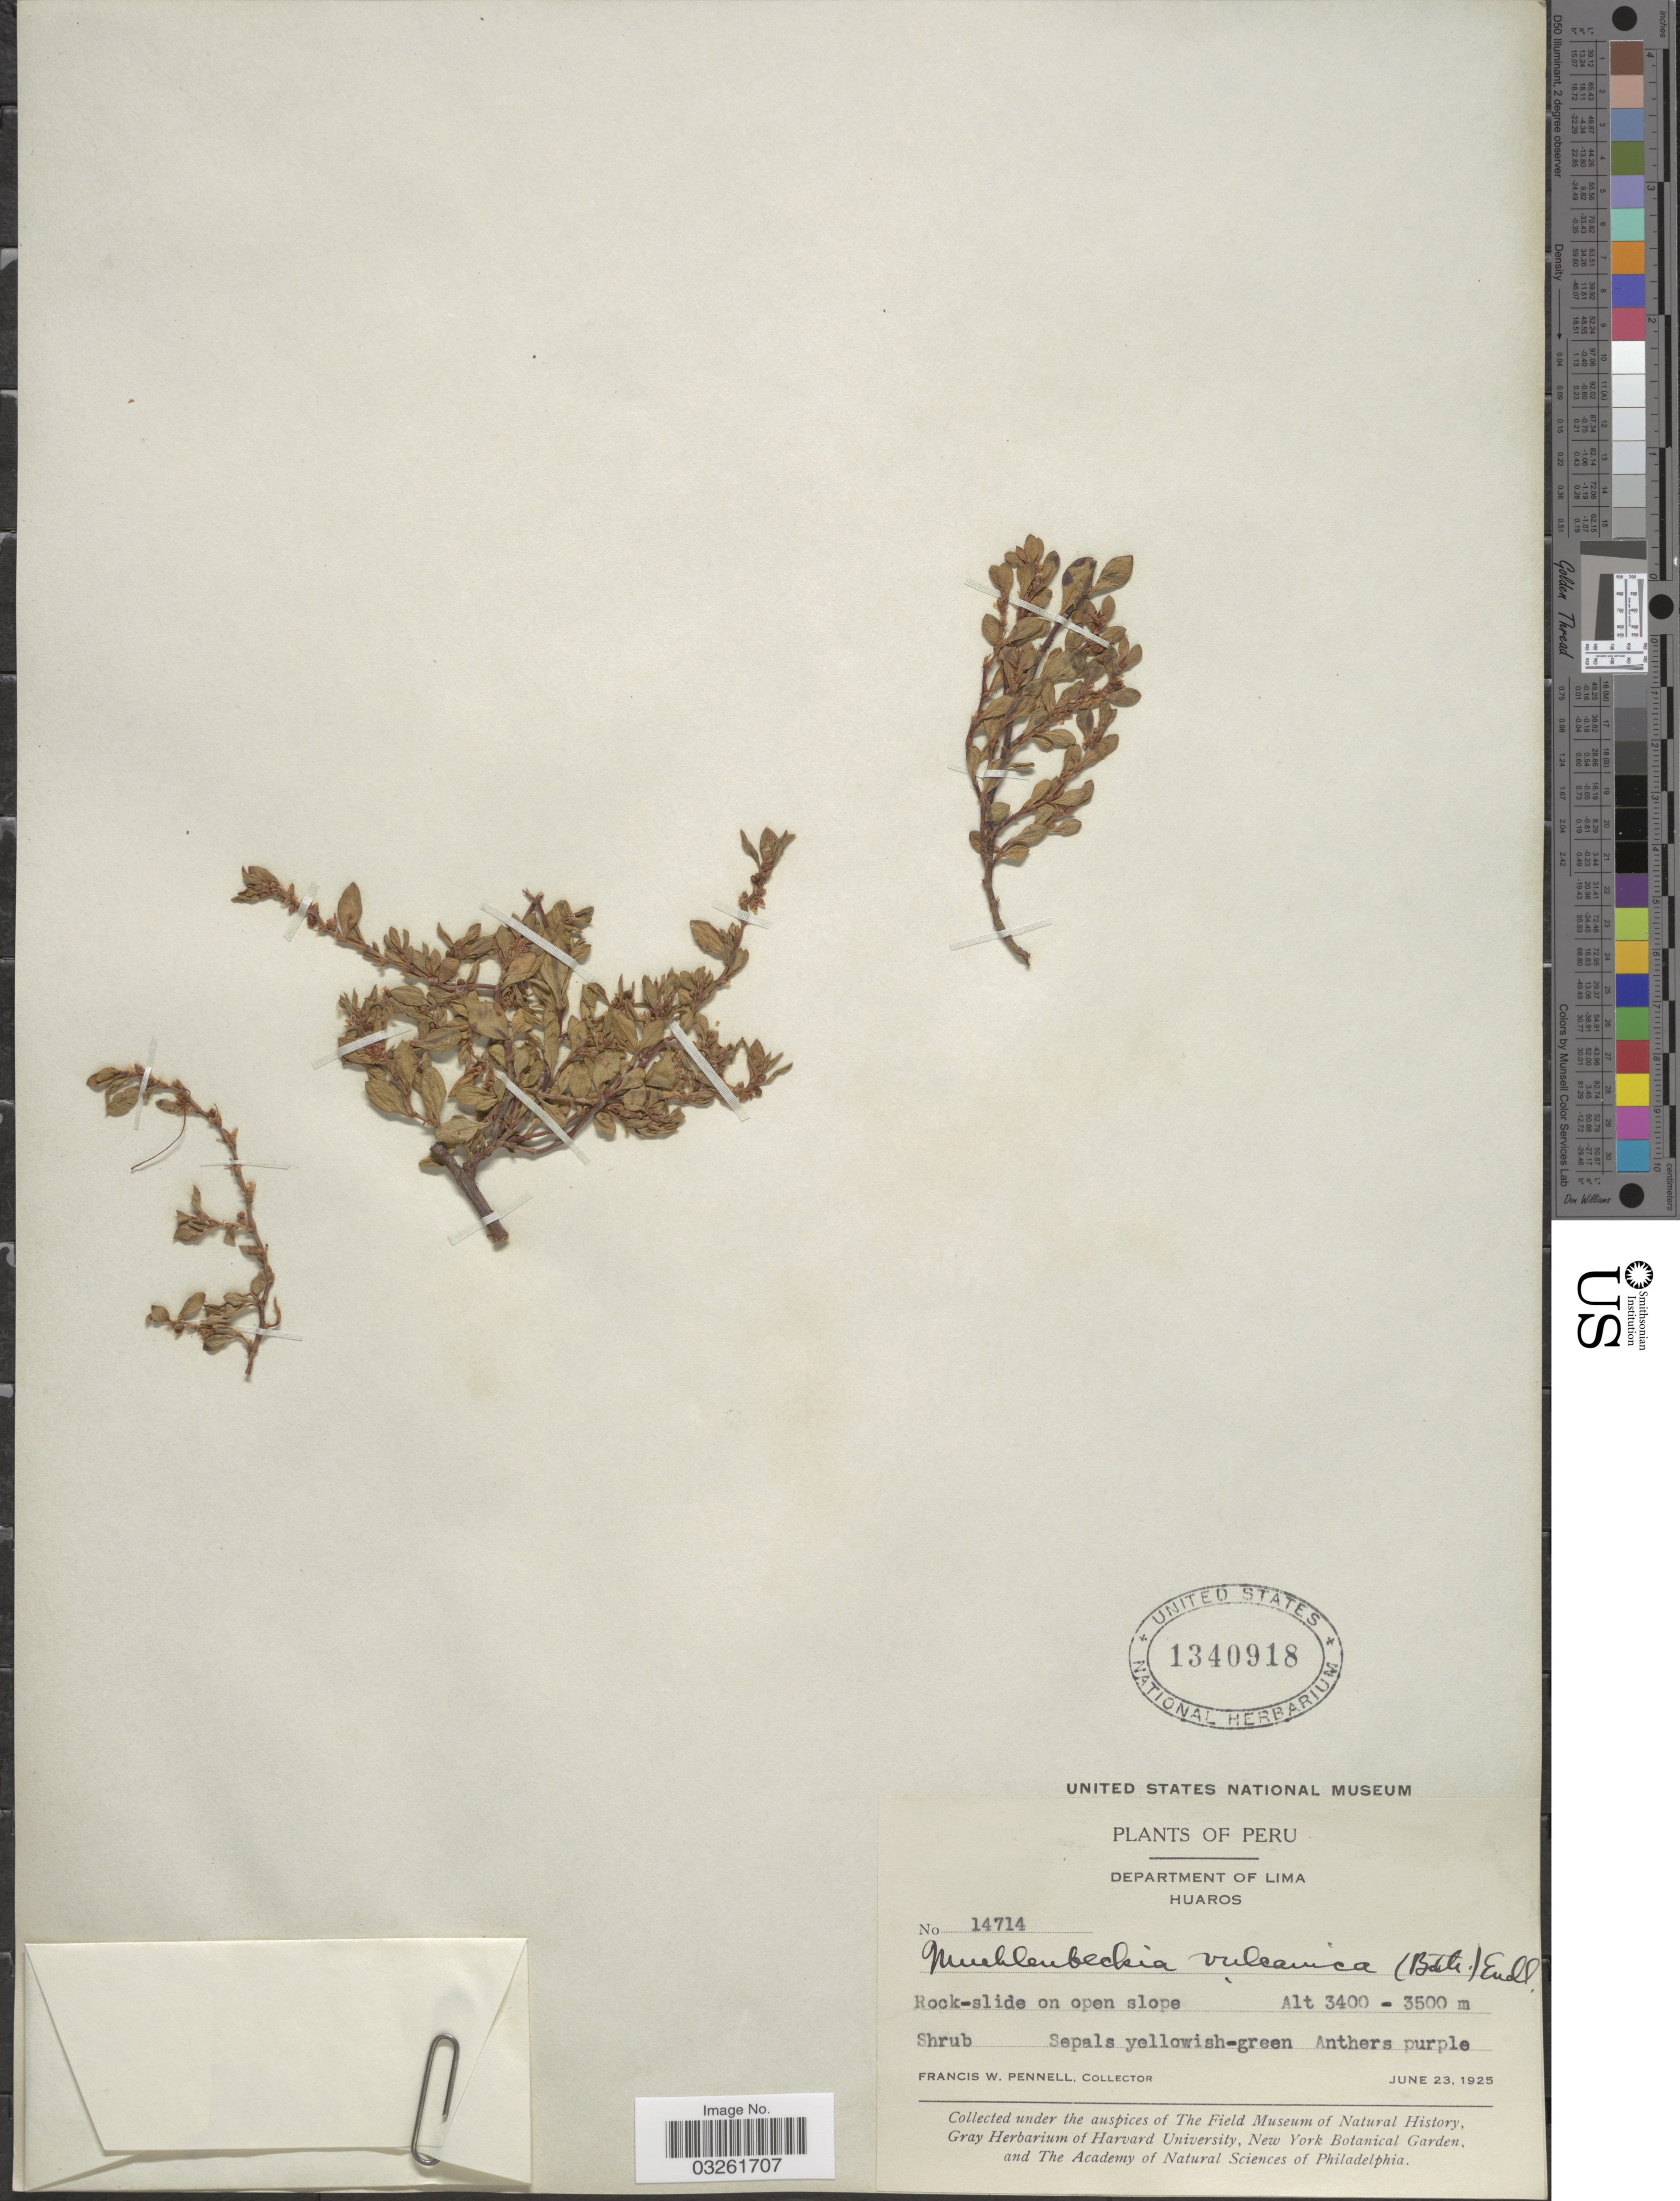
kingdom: Plantae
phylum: Tracheophyta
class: Magnoliopsida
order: Caryophyllales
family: Polygonaceae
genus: Muehlenbeckia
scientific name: Muehlenbeckia volcanica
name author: (Benth.) Endl.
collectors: F. W. Pennell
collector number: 14714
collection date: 1925-06-23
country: Peru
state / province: Lima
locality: Department of Lima. Huaros.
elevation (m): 3400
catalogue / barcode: US 1340918